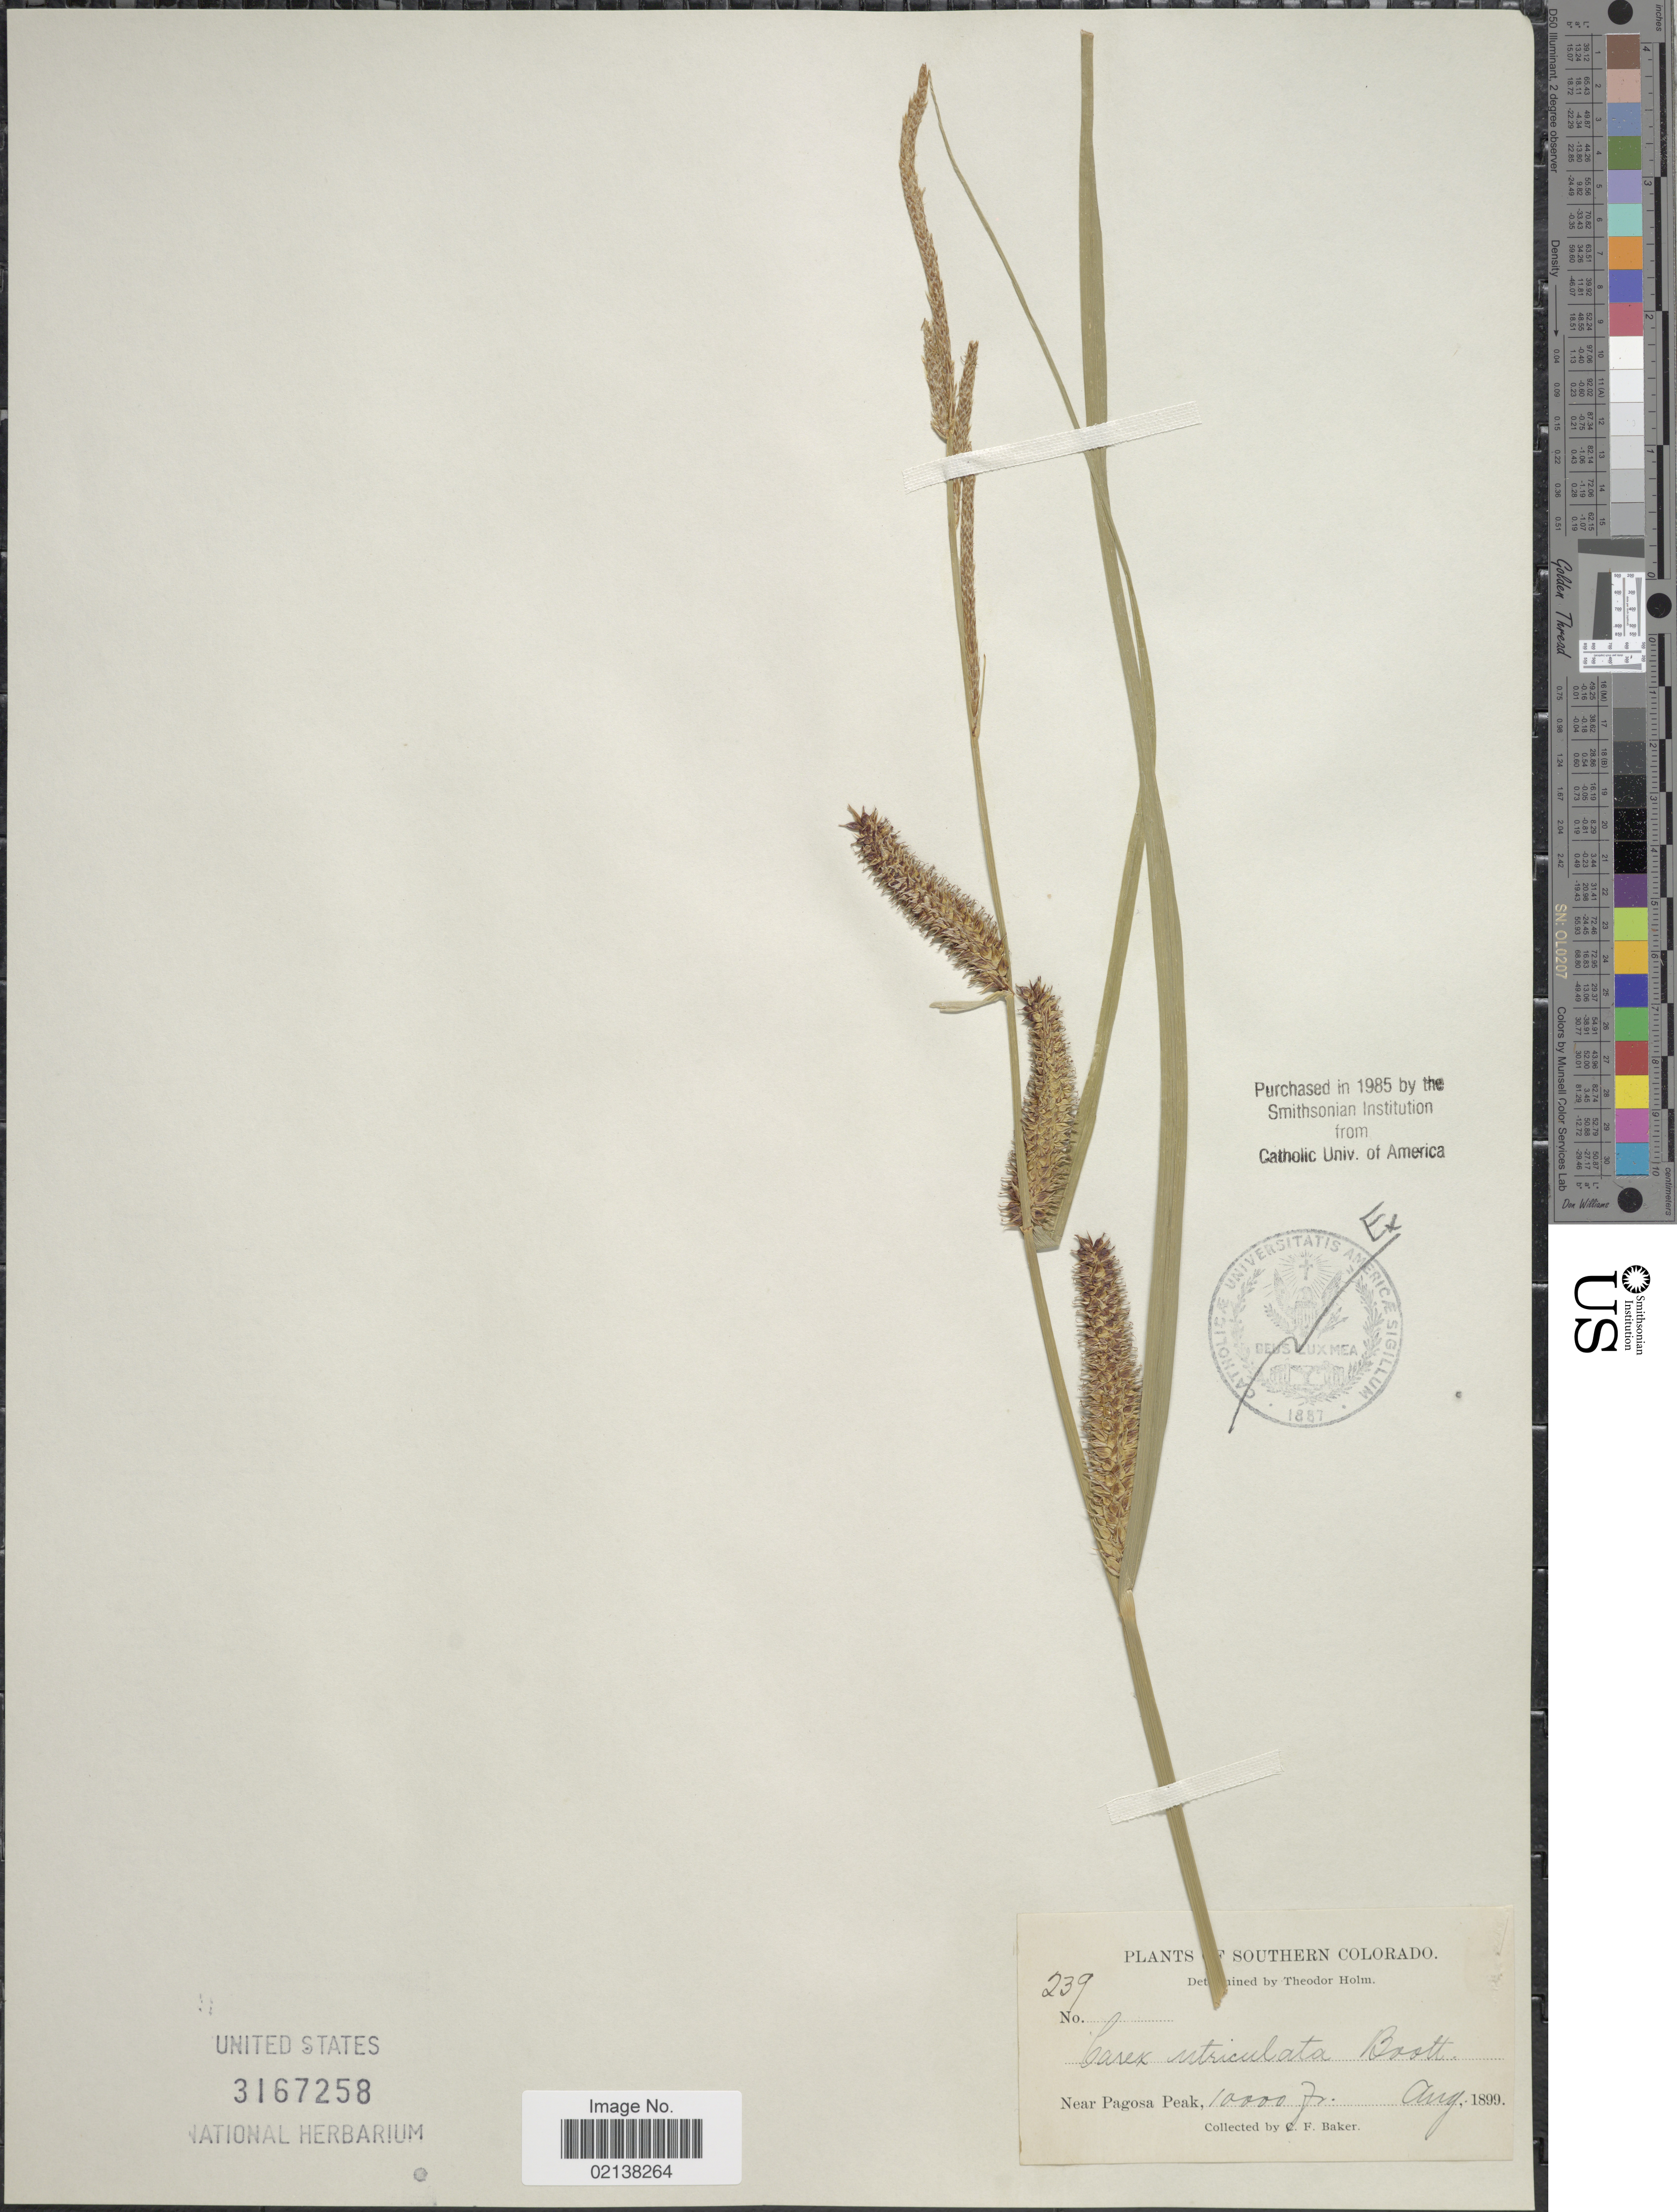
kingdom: Plantae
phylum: Tracheophyta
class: Liliopsida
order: Poales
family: Cyperaceae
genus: Carex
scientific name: Carex utriculata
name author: Boott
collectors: C. F. Baker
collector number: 239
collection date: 1899-08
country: United States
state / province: Colorado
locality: Southern Colorado. Near Pagosa Peak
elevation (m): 3048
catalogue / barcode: US 3167258